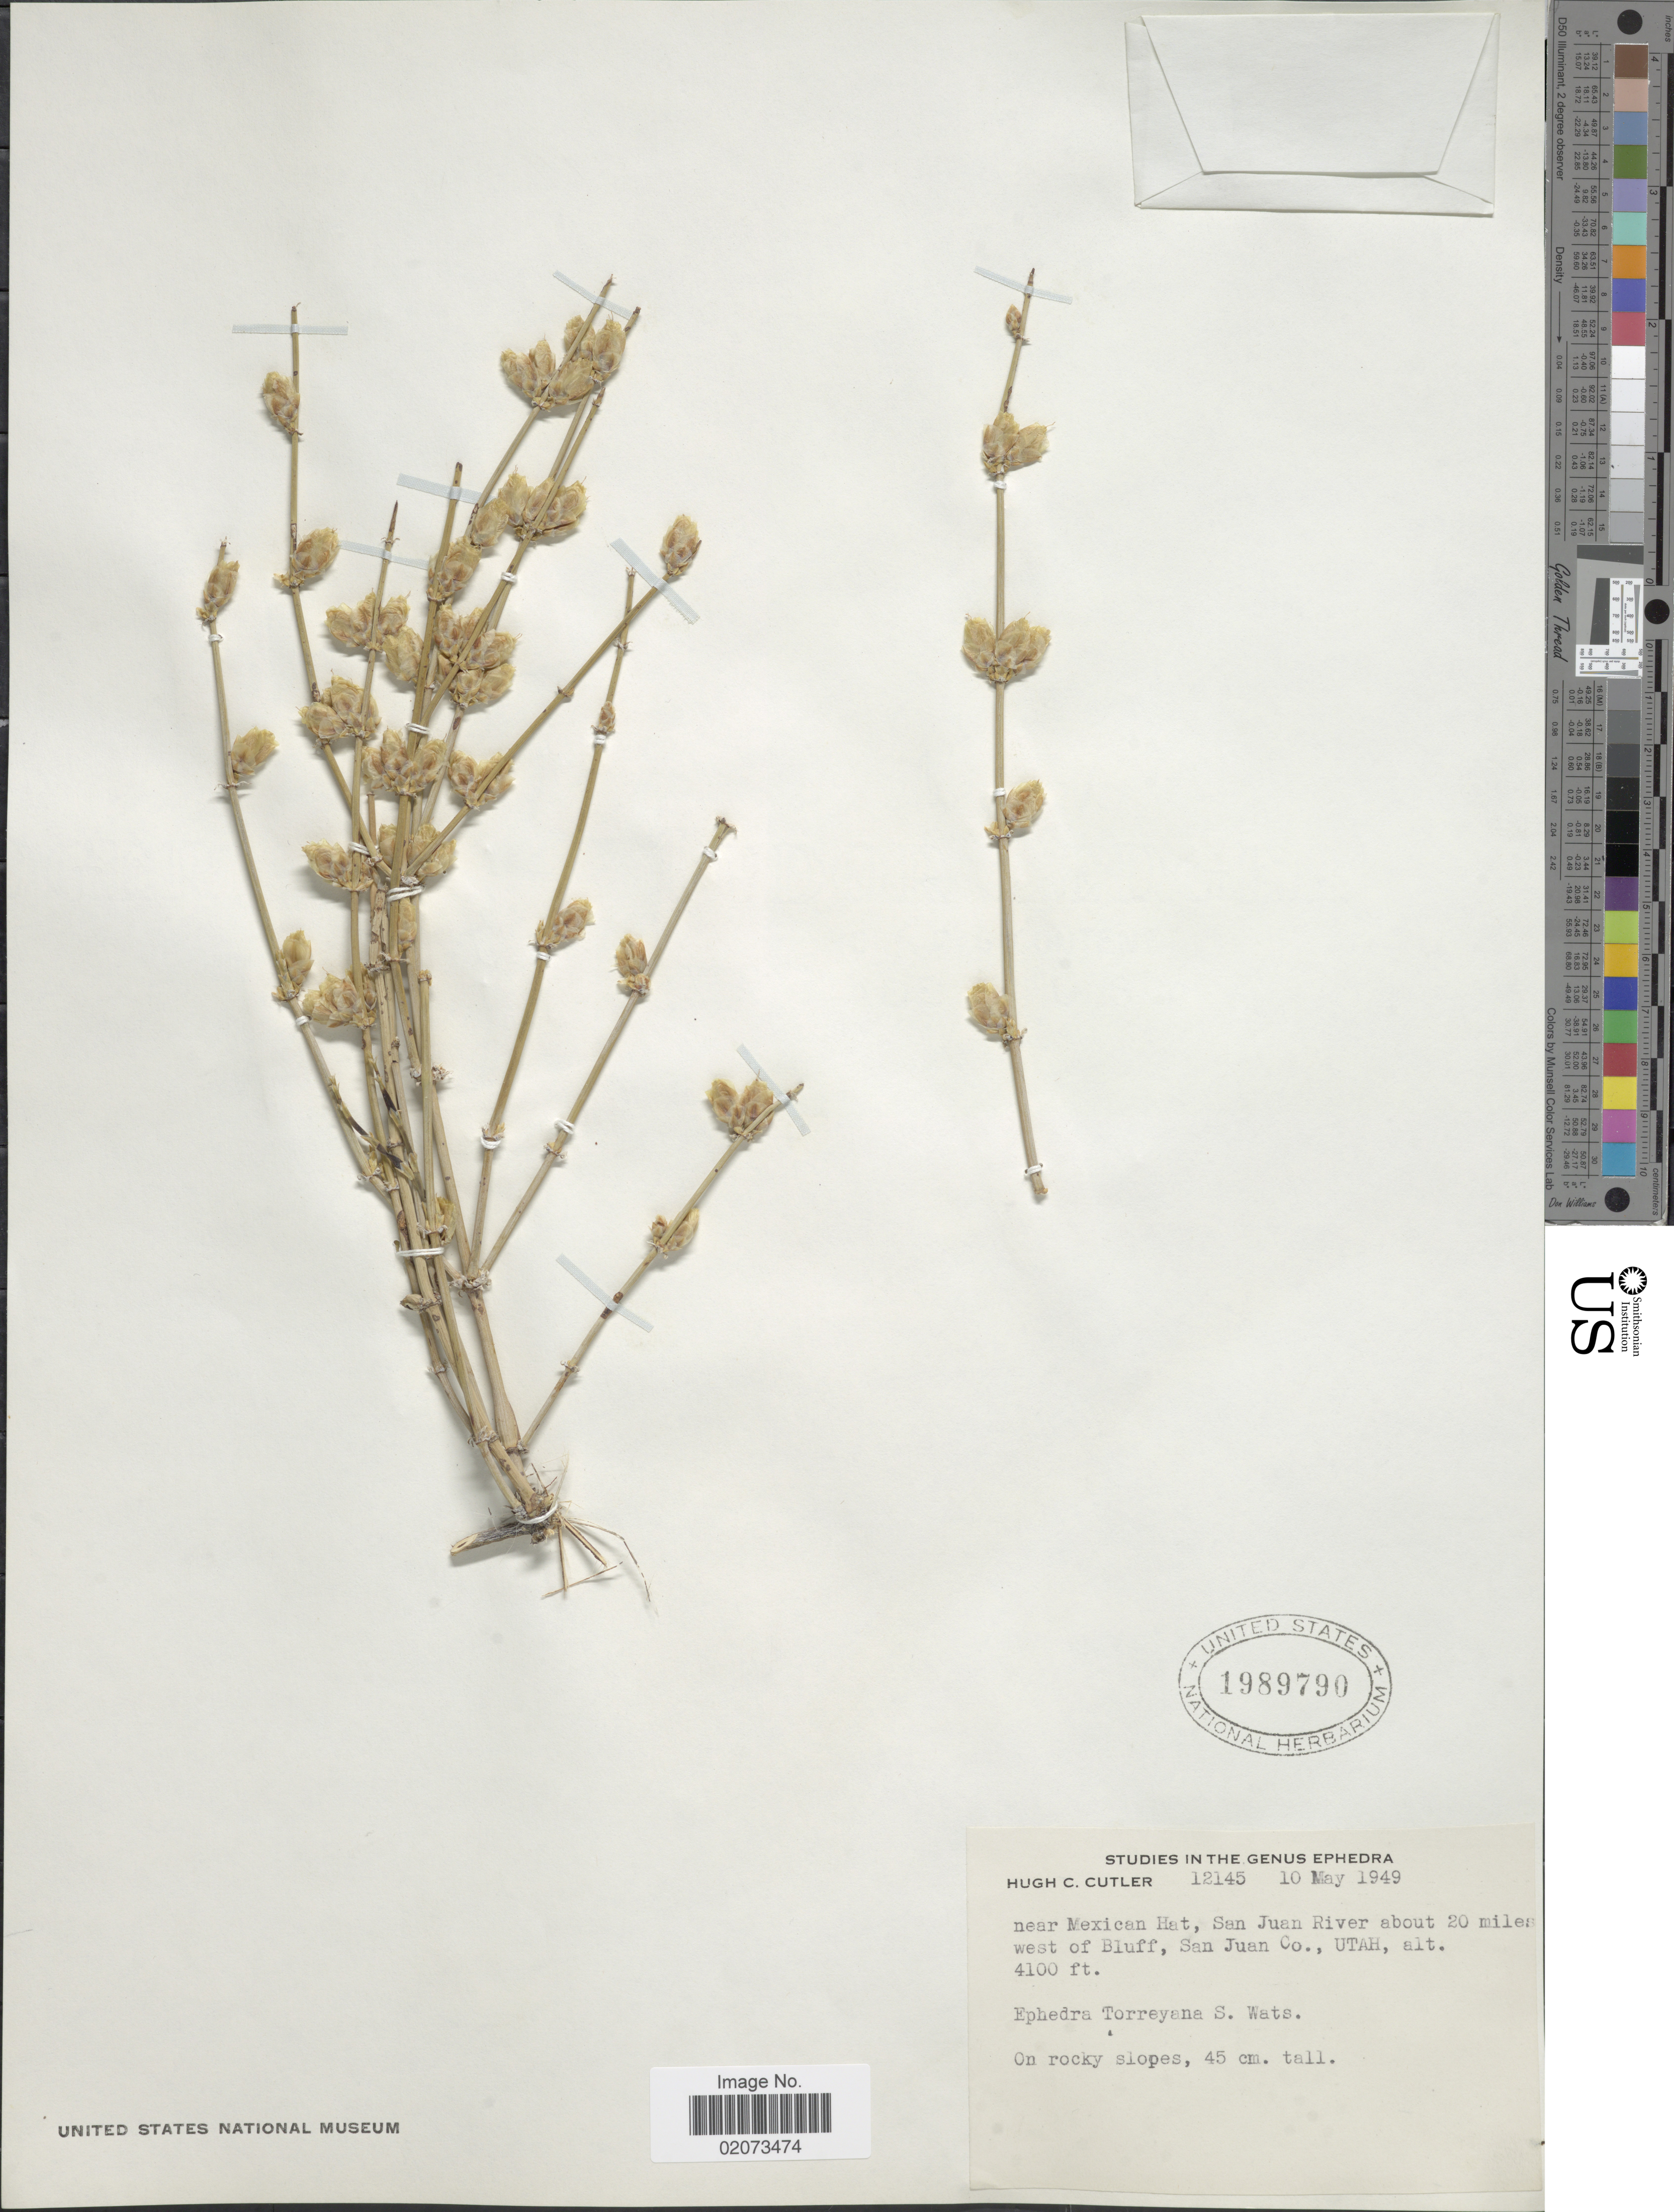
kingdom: Plantae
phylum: Tracheophyta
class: Gnetopsida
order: Ephedrales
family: Ephedraceae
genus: Ephedra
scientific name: Ephedra torreyana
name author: S. Watson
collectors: H. C. Cutler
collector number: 12145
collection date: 1949-05-10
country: United States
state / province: Arizona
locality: Near Mexican hat, San Juan River about 20 miles west of Bluff, San Juan Co., Utah.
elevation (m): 1250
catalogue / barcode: US 1989790